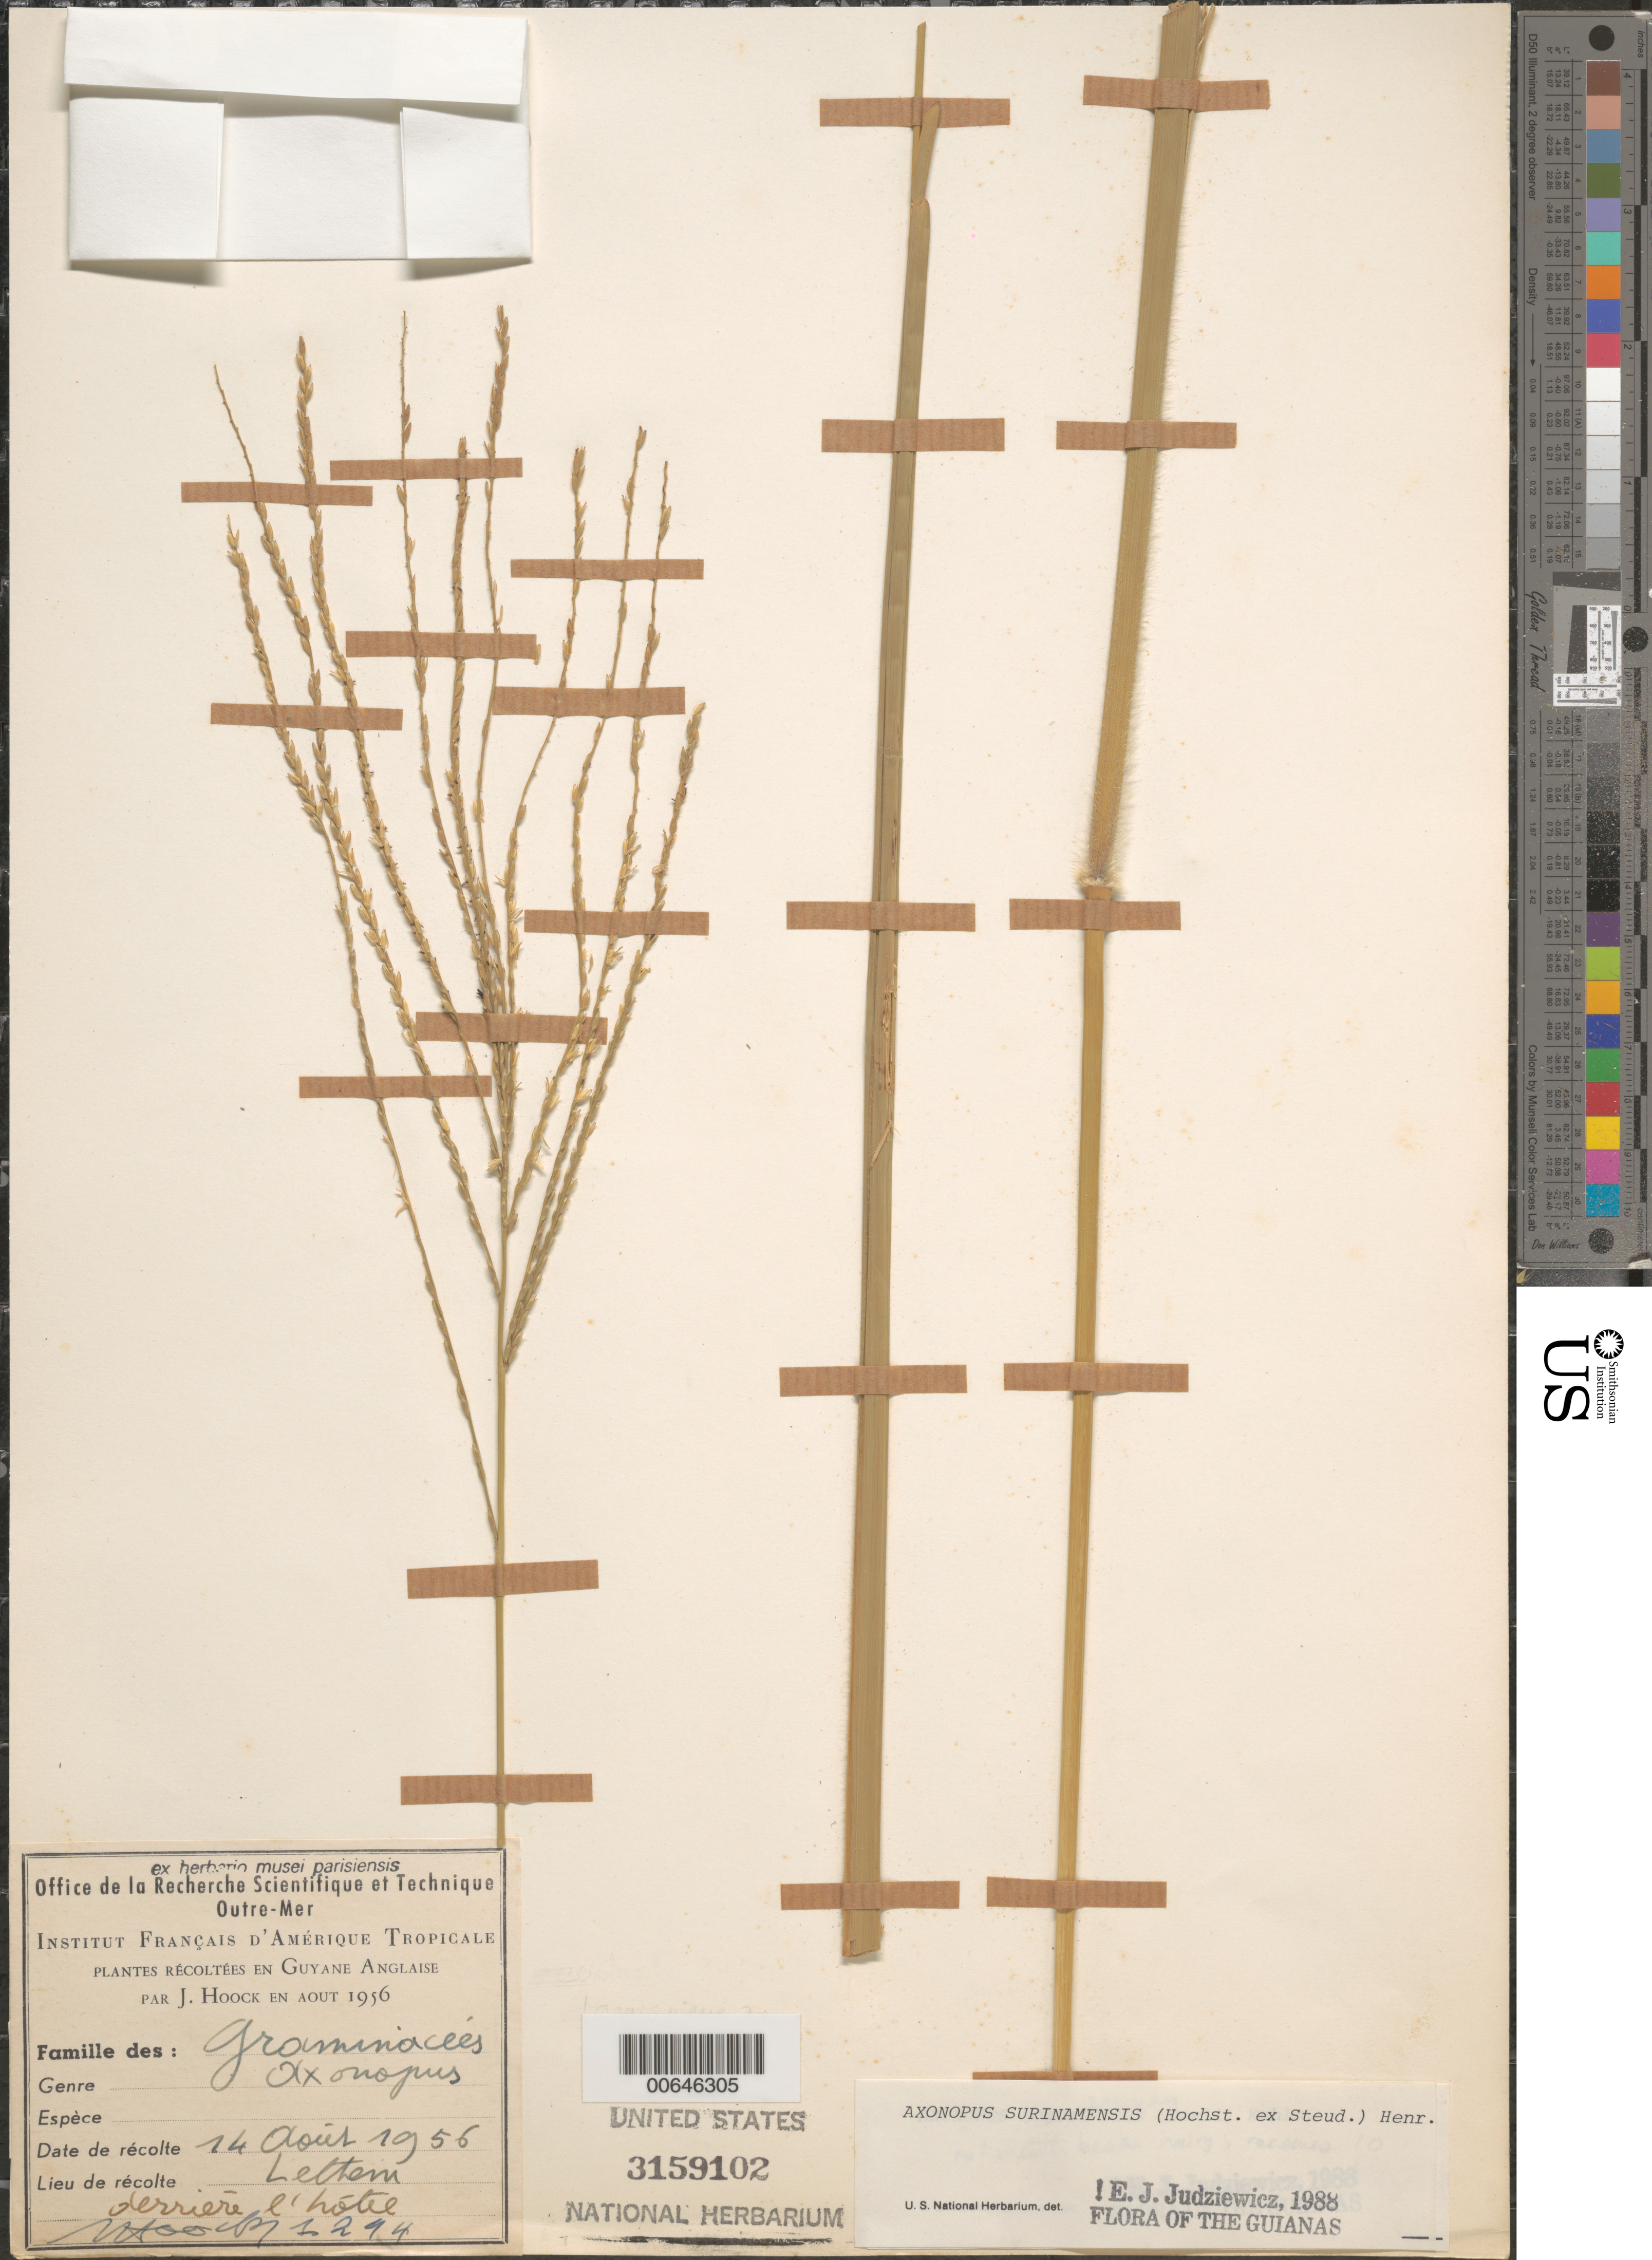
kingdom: Plantae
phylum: Tracheophyta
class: Liliopsida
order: Poales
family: Poaceae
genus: Axonopus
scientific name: Axonopus surinamensis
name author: (Hochst. ex Steud.) Henr.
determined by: Judziewicz, E. J.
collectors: J. Hoock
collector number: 1294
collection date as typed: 14-Apr-56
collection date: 1956-04-14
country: Guyana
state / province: U. Takutu-U. Essequibo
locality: Lethem, derriére l'hotel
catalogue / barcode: US 3159102